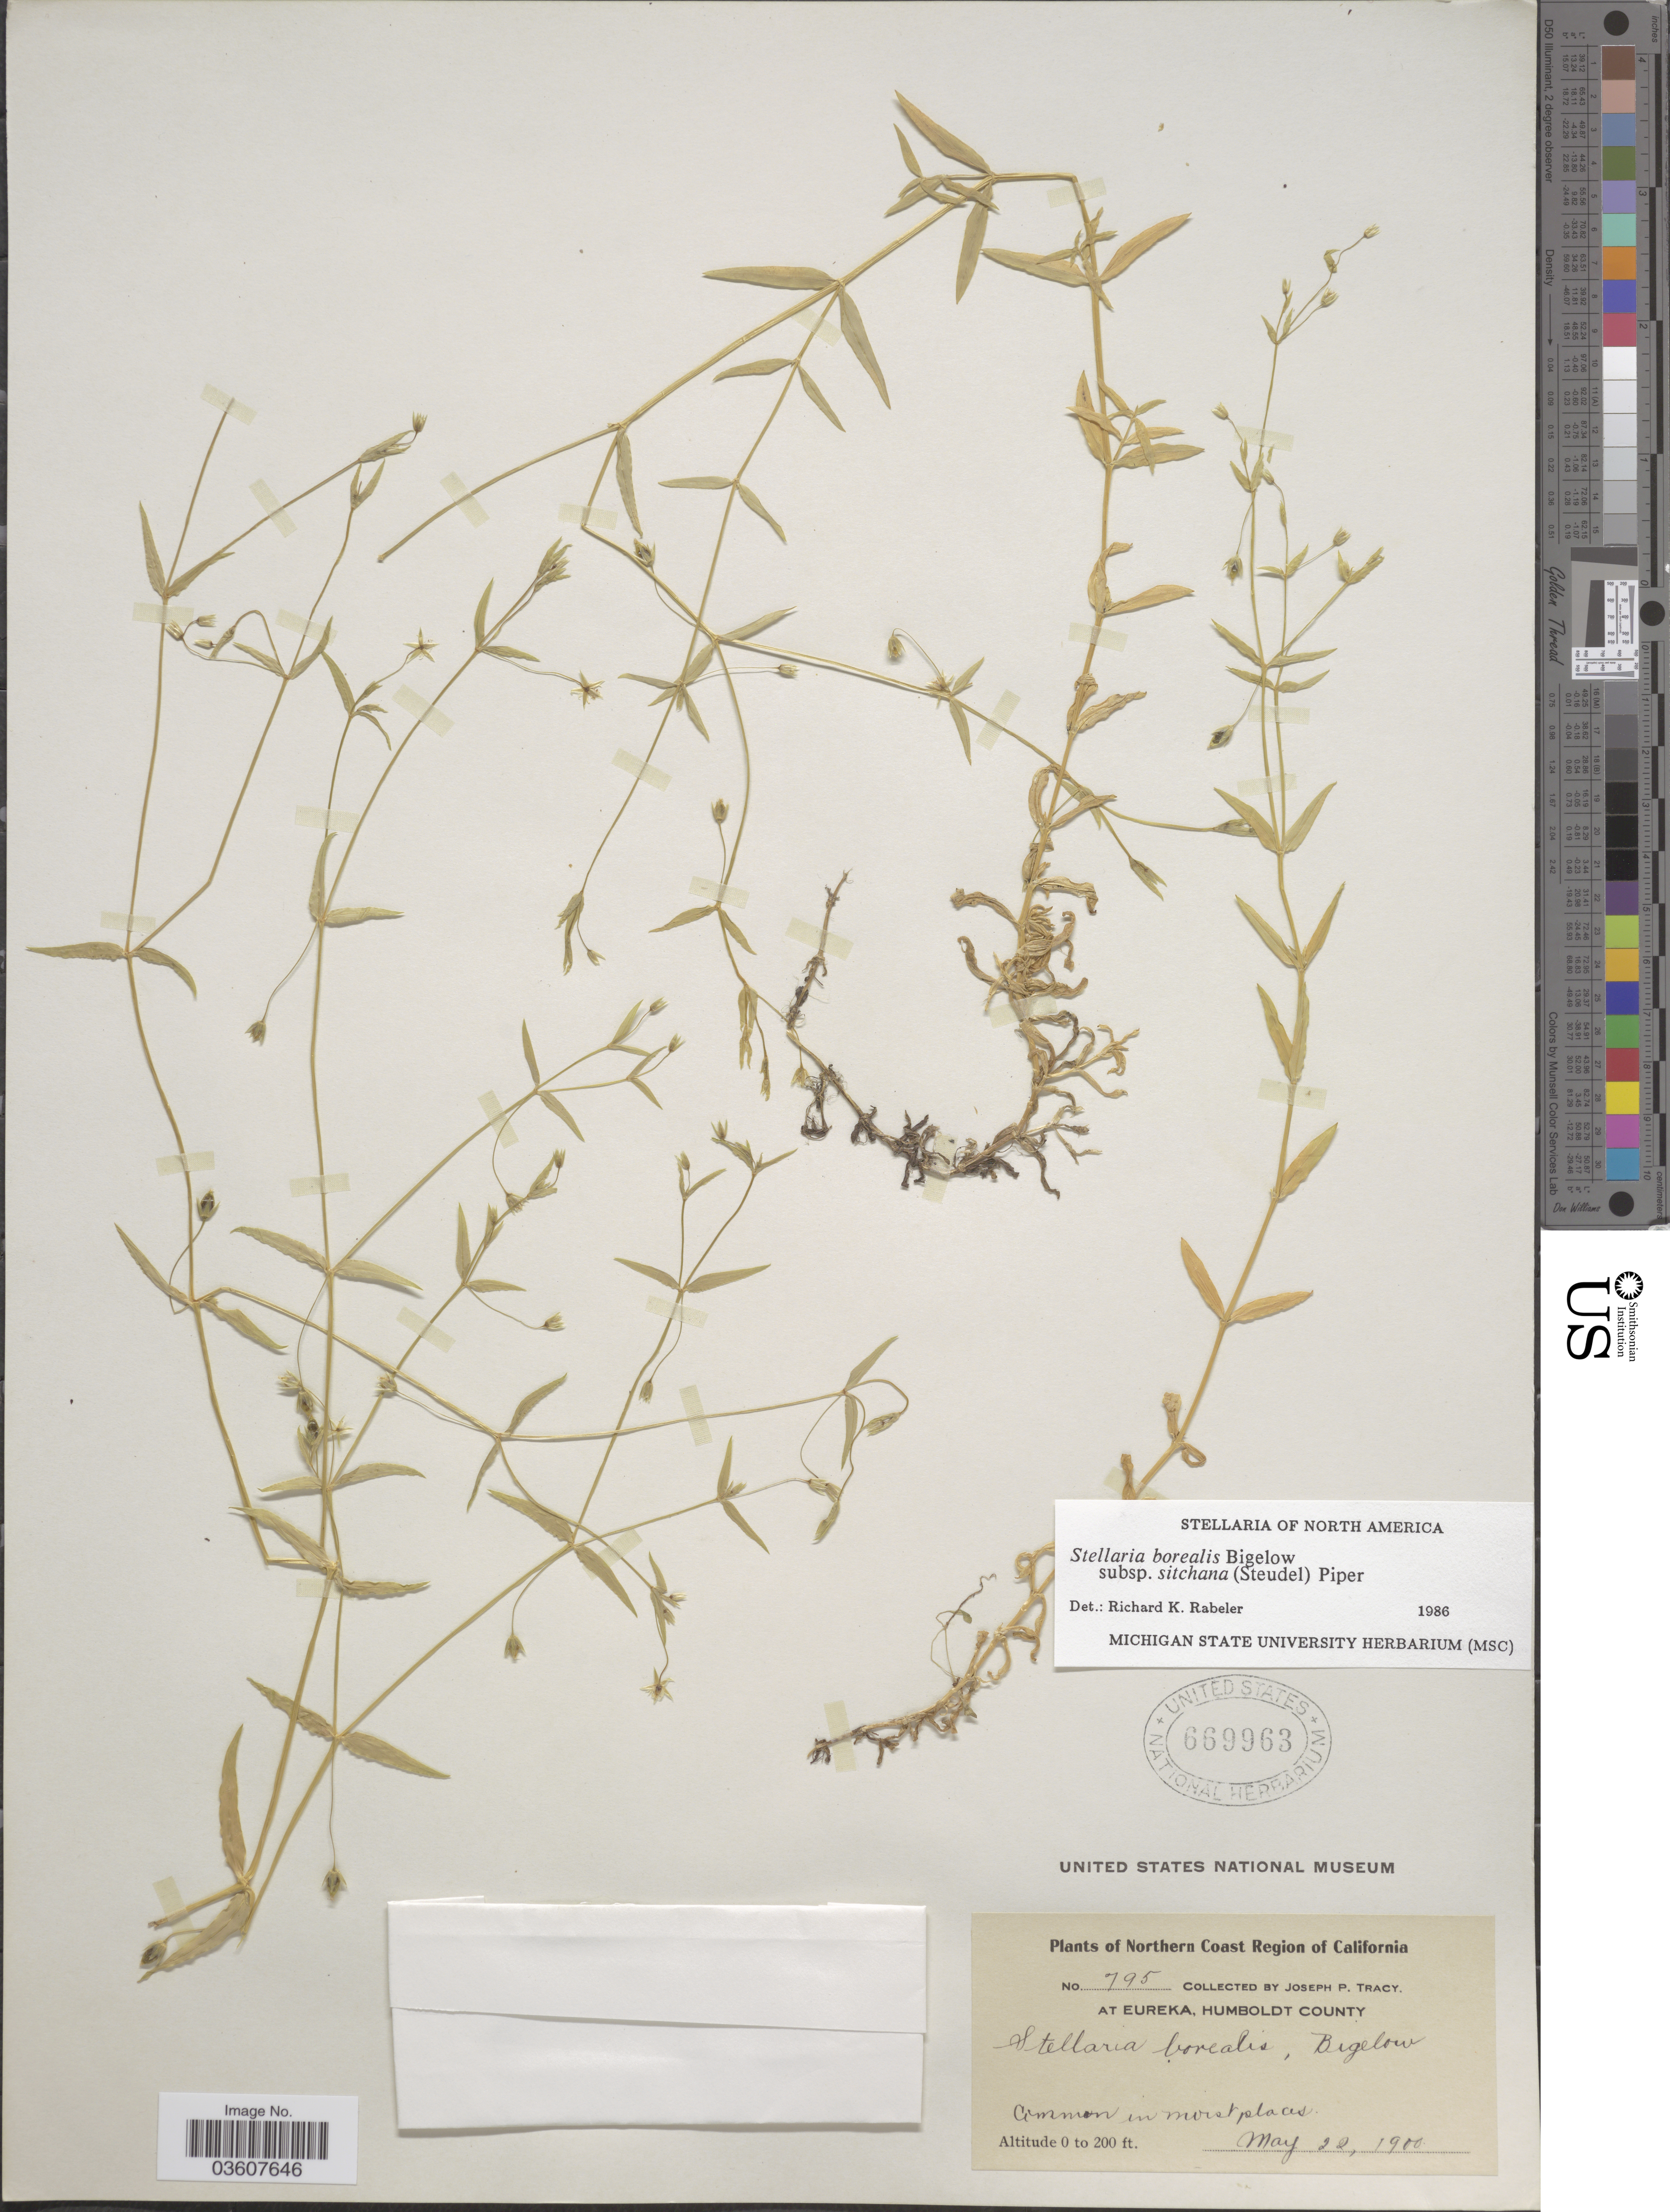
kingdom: Plantae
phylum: Tracheophyta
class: Magnoliopsida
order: Caryophyllales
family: Caryophyllaceae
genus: Stellaria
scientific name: Stellaria borealis subsp. sitchana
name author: (Steud.) Piper & Beattie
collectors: J. Tracy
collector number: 795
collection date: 1900-05-22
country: United States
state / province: California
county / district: Humboldt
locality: Northern Coast Region of California. At Eureka, Humboldt County.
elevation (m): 0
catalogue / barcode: US 669963